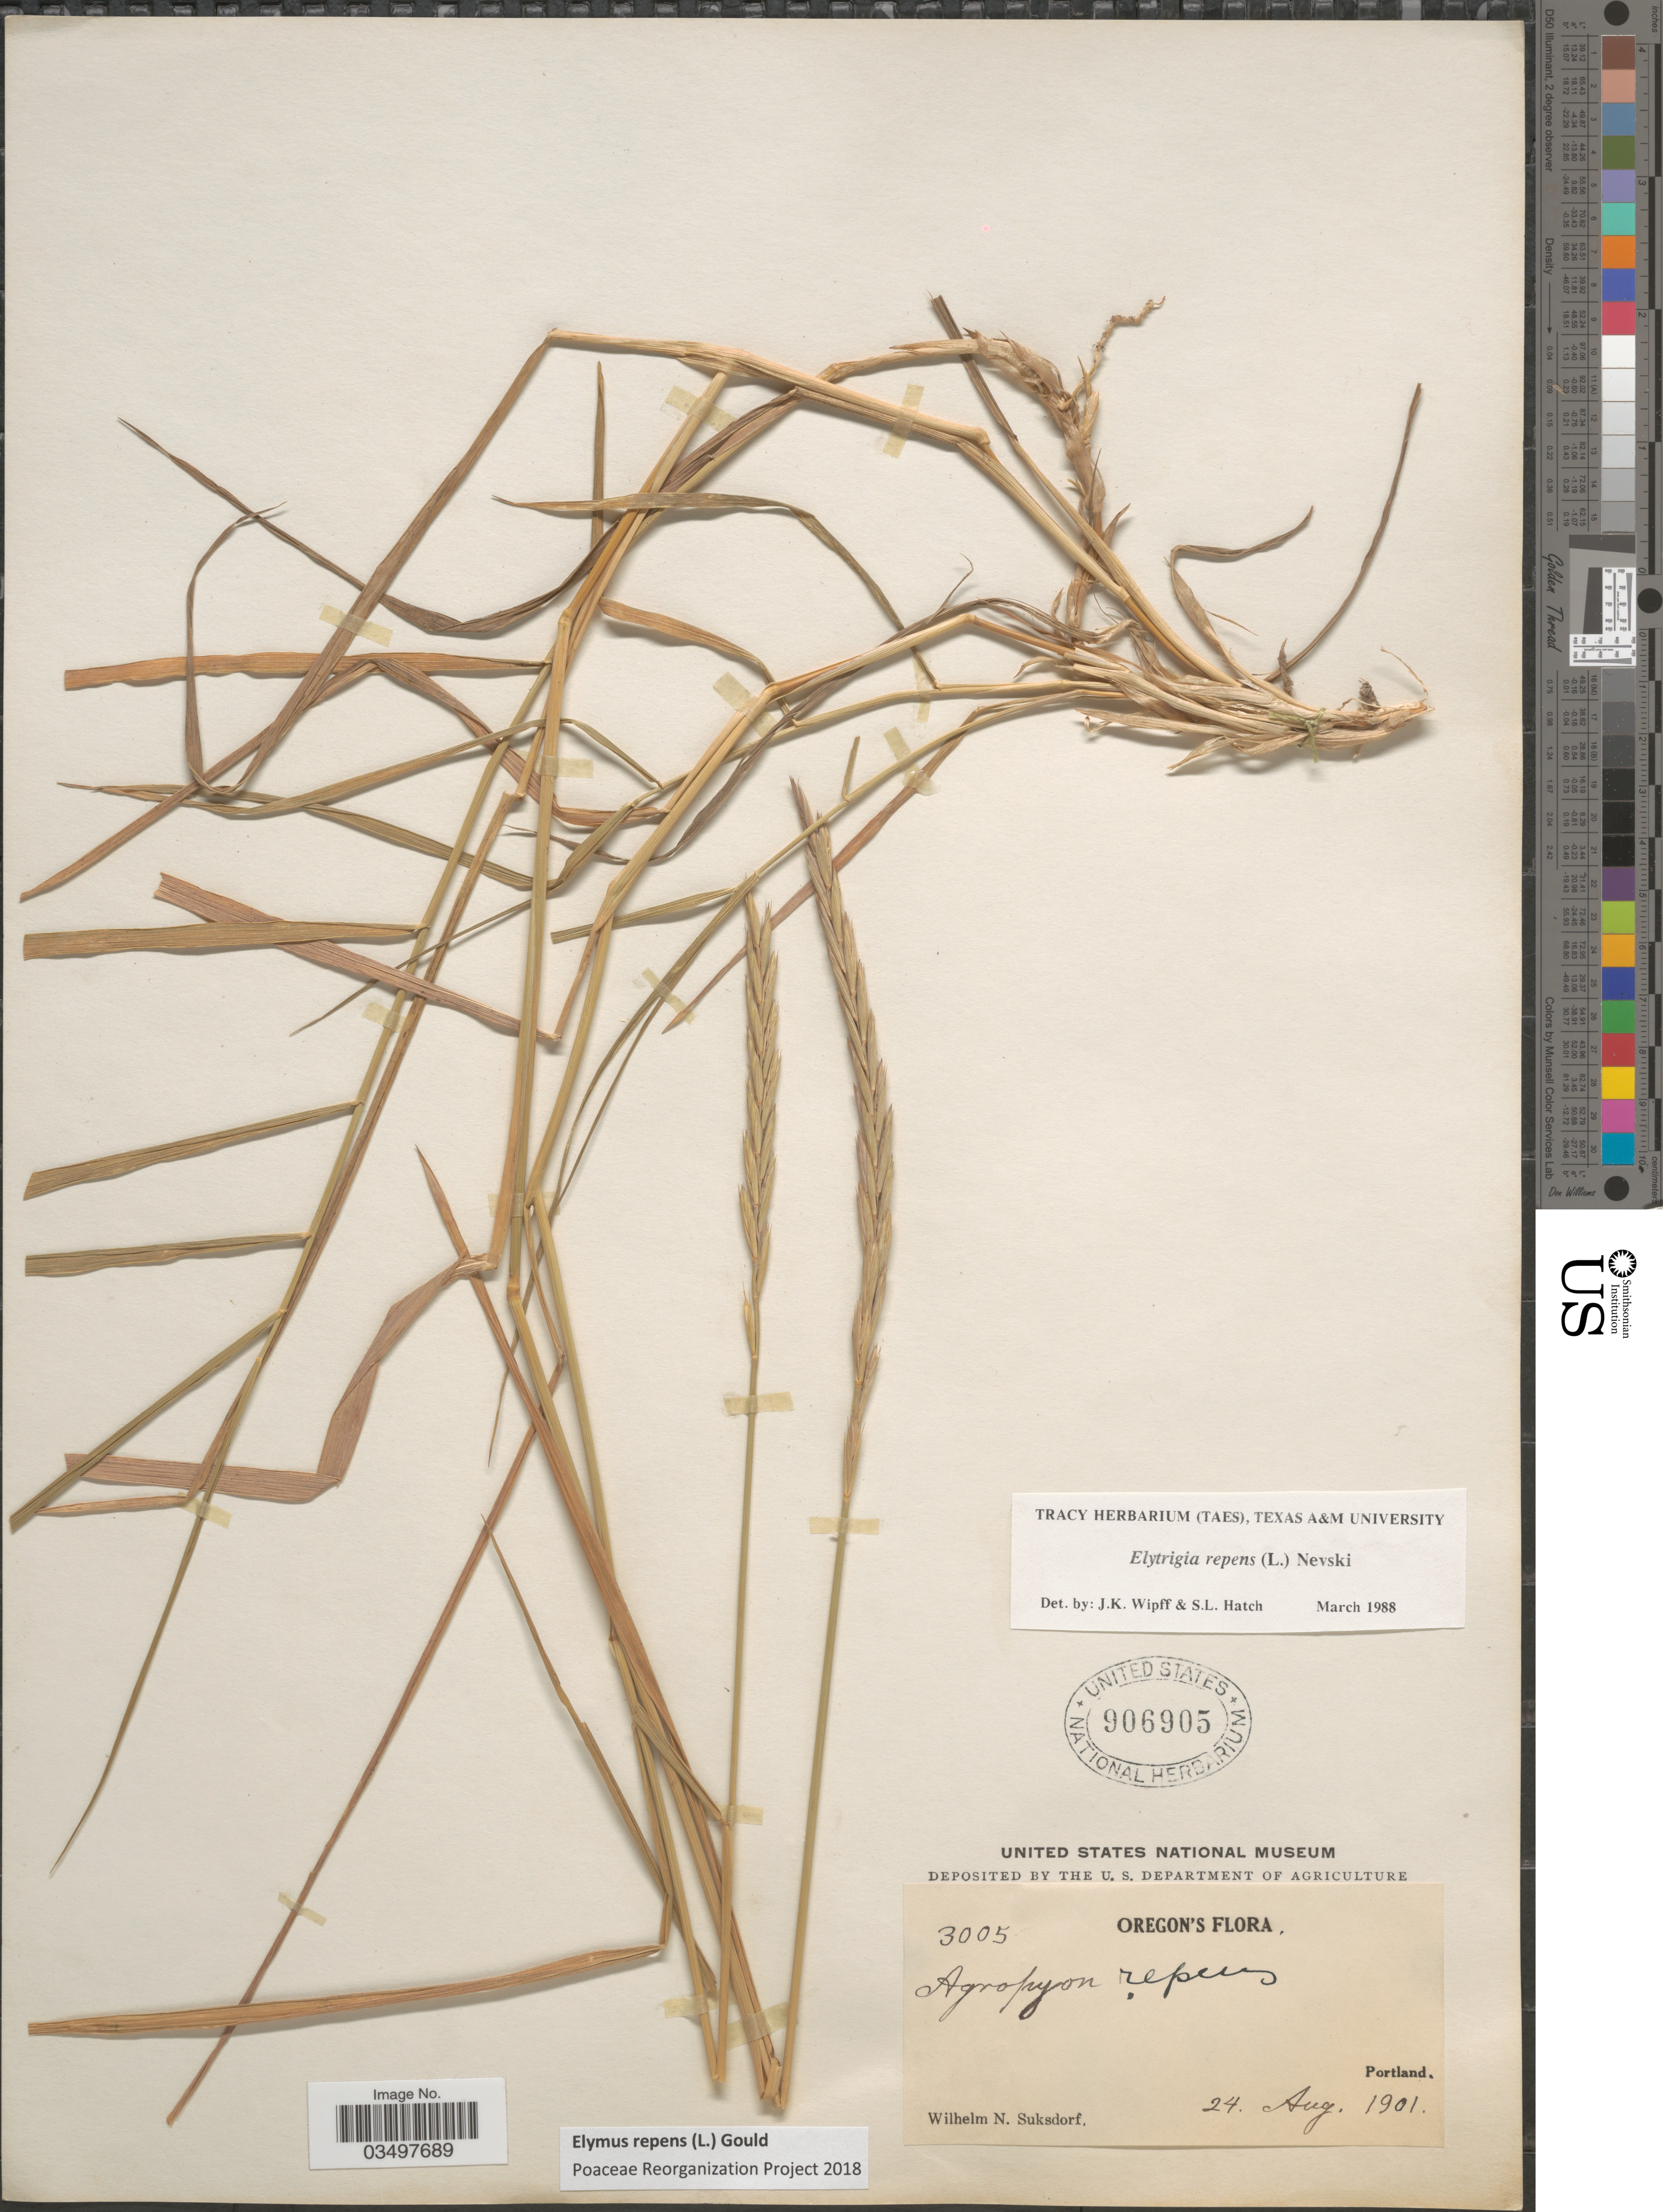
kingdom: Plantae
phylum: Tracheophyta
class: Liliopsida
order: Poales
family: Poaceae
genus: Elymus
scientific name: Elymus repens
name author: (L.) Gould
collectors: W. N. Suksdorf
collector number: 3005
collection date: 1901-08-24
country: United States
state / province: Oregon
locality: Portland.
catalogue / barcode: US 906905